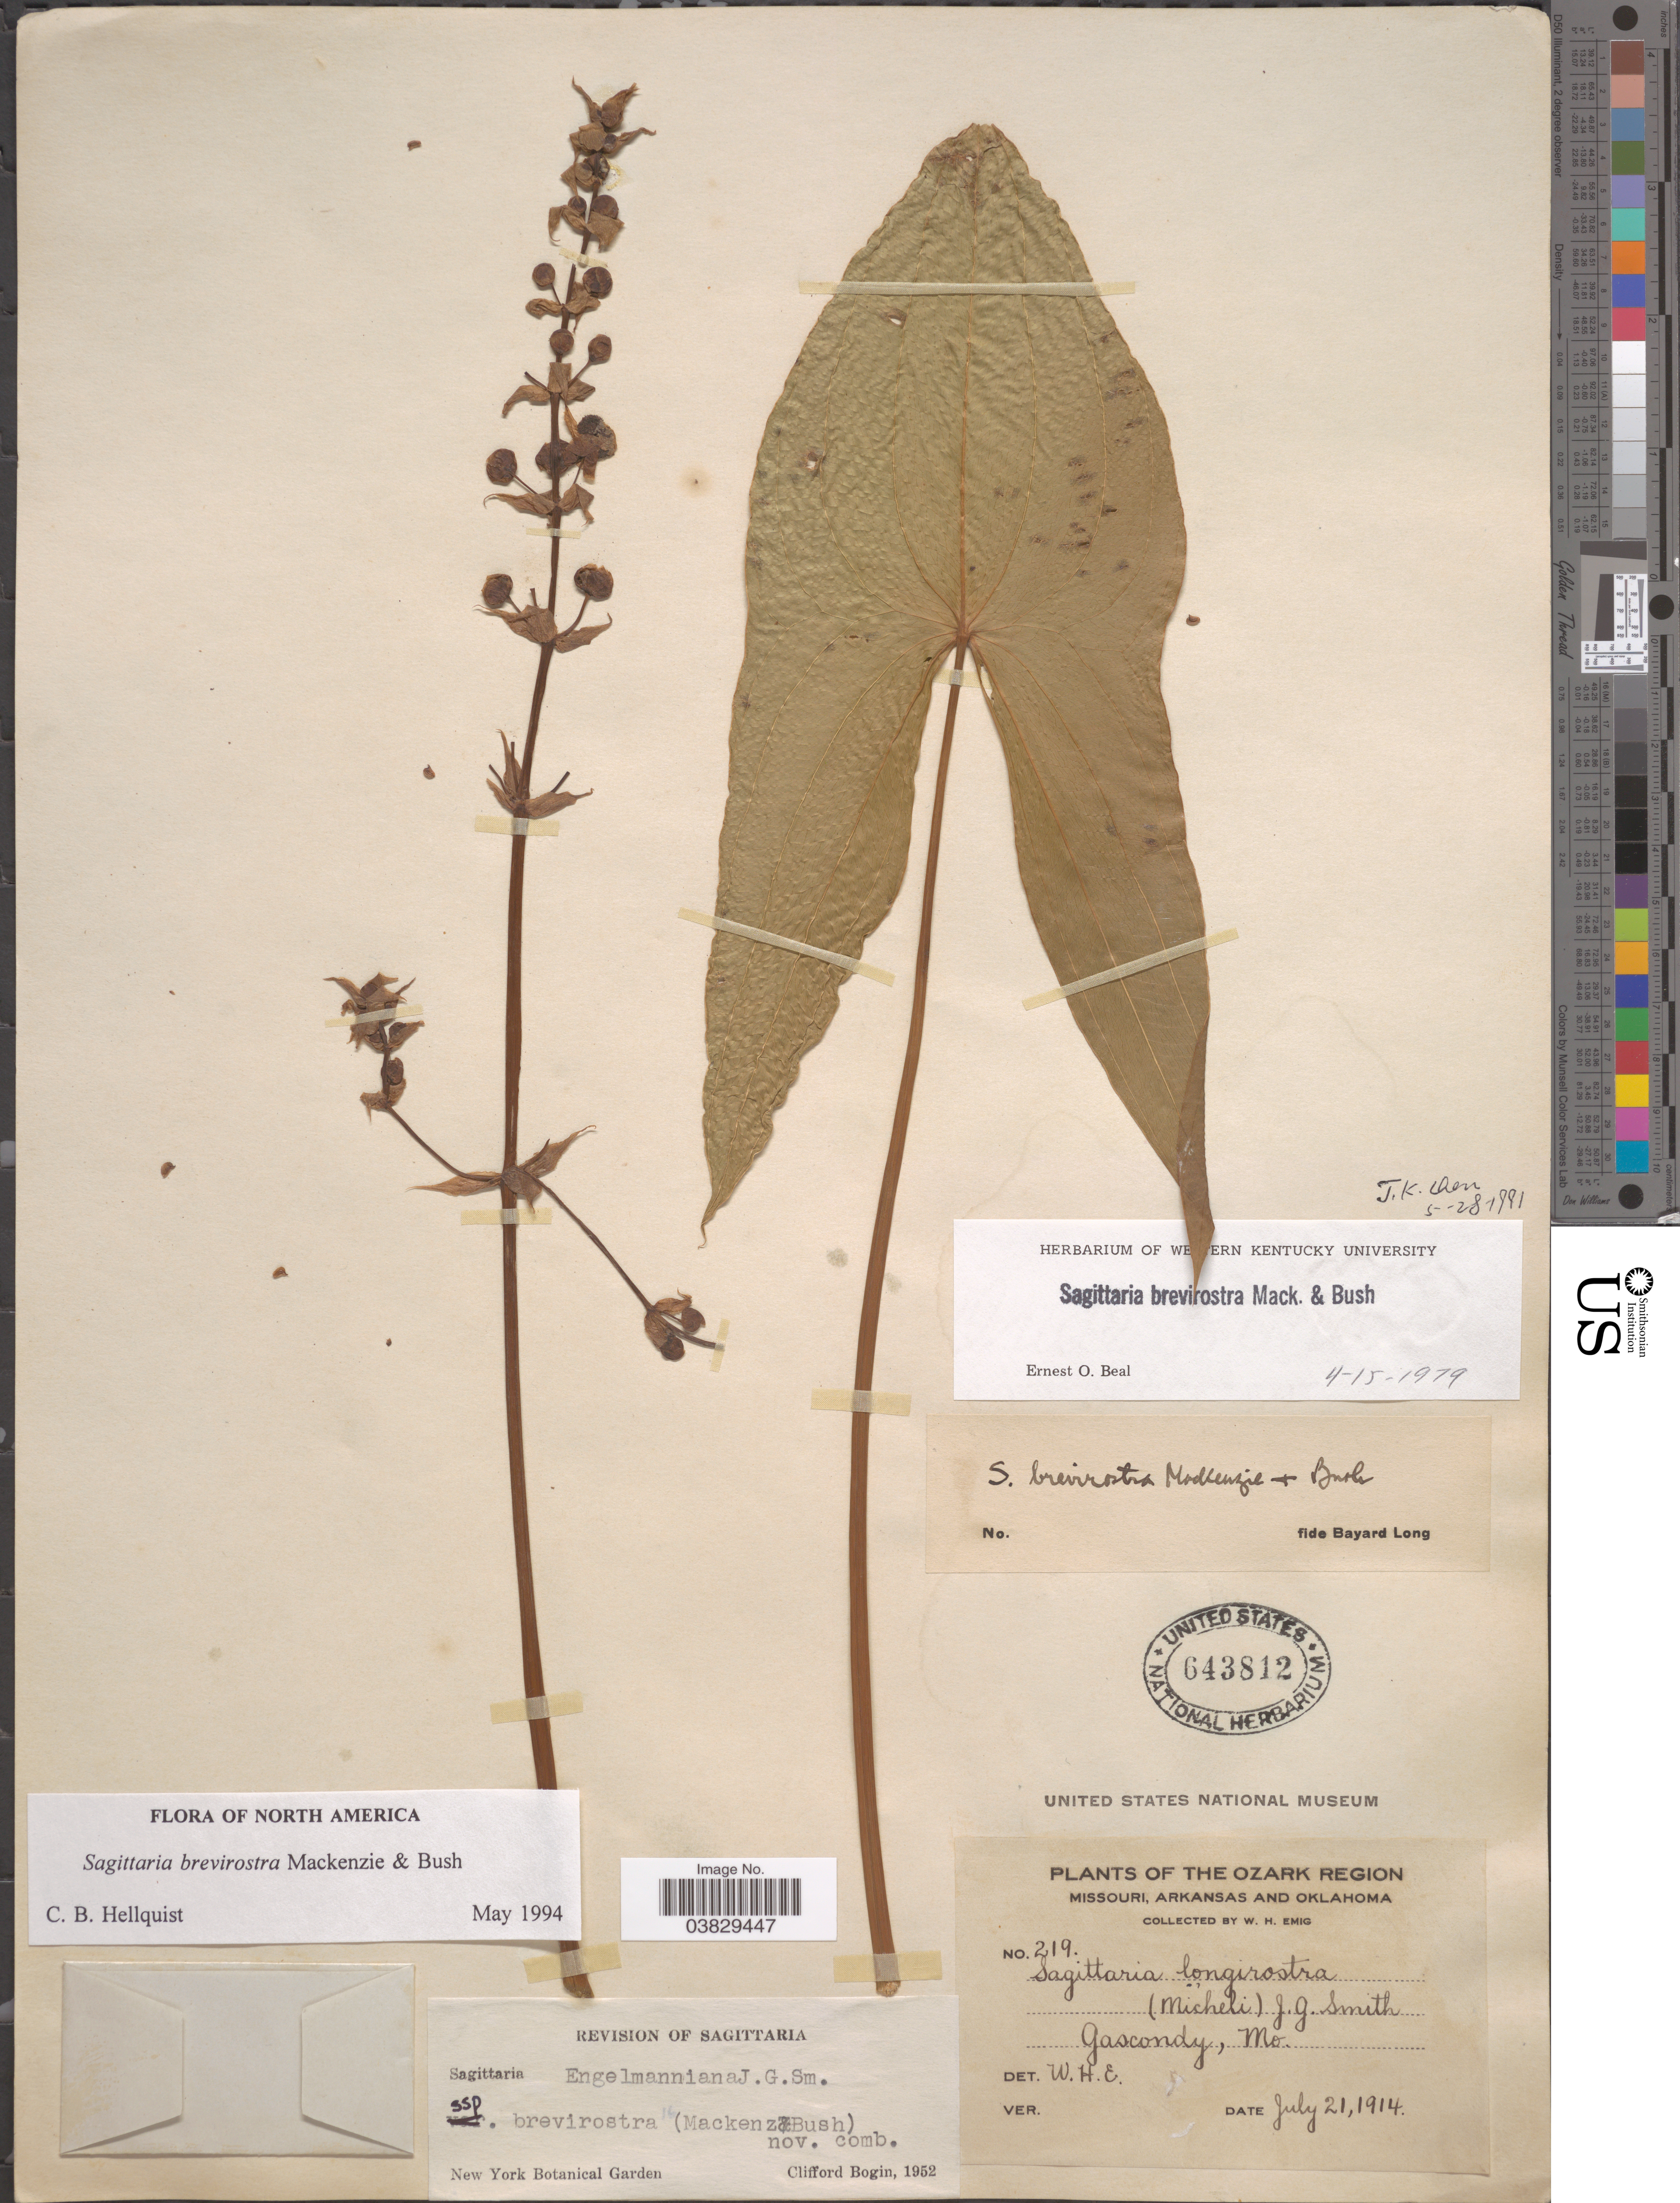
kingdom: Plantae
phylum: Tracheophyta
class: Liliopsida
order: Alismatales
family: Alismataceae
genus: Sagittaria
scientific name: Sagittaria brevirostra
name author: Mack. & Bush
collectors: W. H. Emig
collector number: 219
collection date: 1914-07-21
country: United States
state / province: Missouri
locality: The Ozark Region. Gascondy.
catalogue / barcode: US 643812